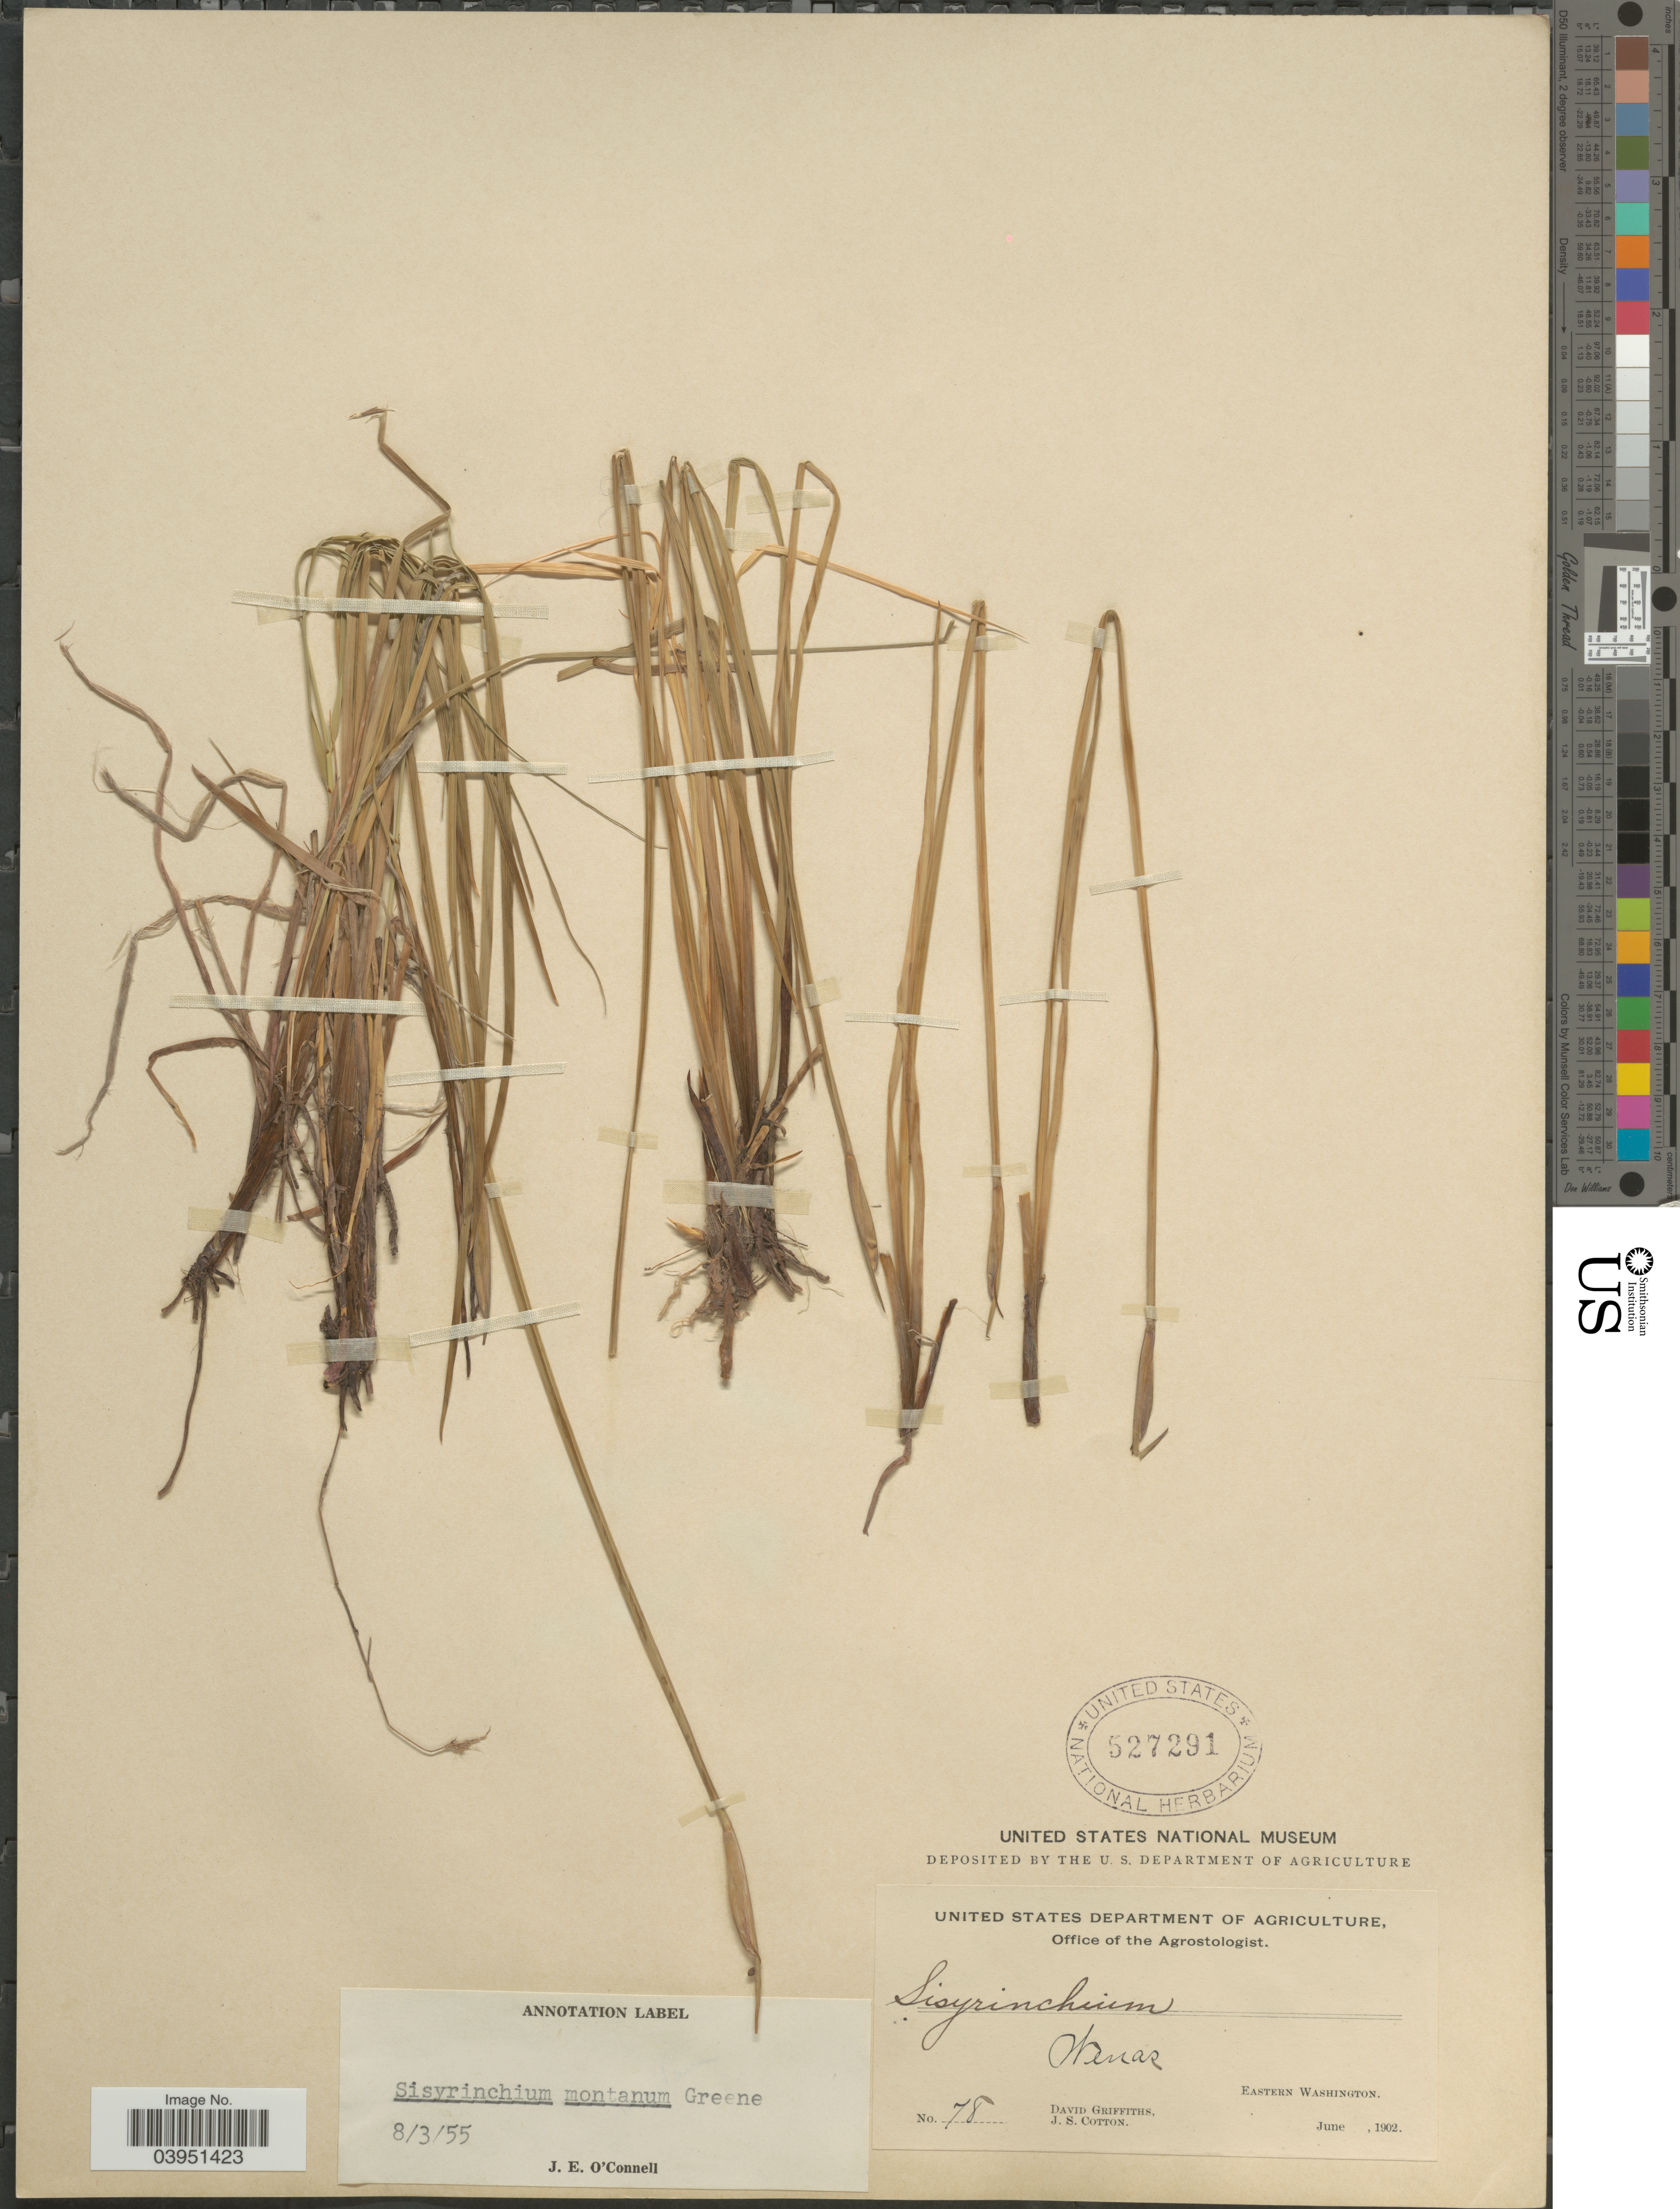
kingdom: Plantae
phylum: Tracheophyta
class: Liliopsida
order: Asparagales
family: Iridaceae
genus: Sisyrinchium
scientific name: Sisyrinchium montanum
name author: Greene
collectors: D. Griffiths & J. S. Cotton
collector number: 78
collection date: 1902-06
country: United States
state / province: Washington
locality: Wenas, Eastern Washington.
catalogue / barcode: US 527291